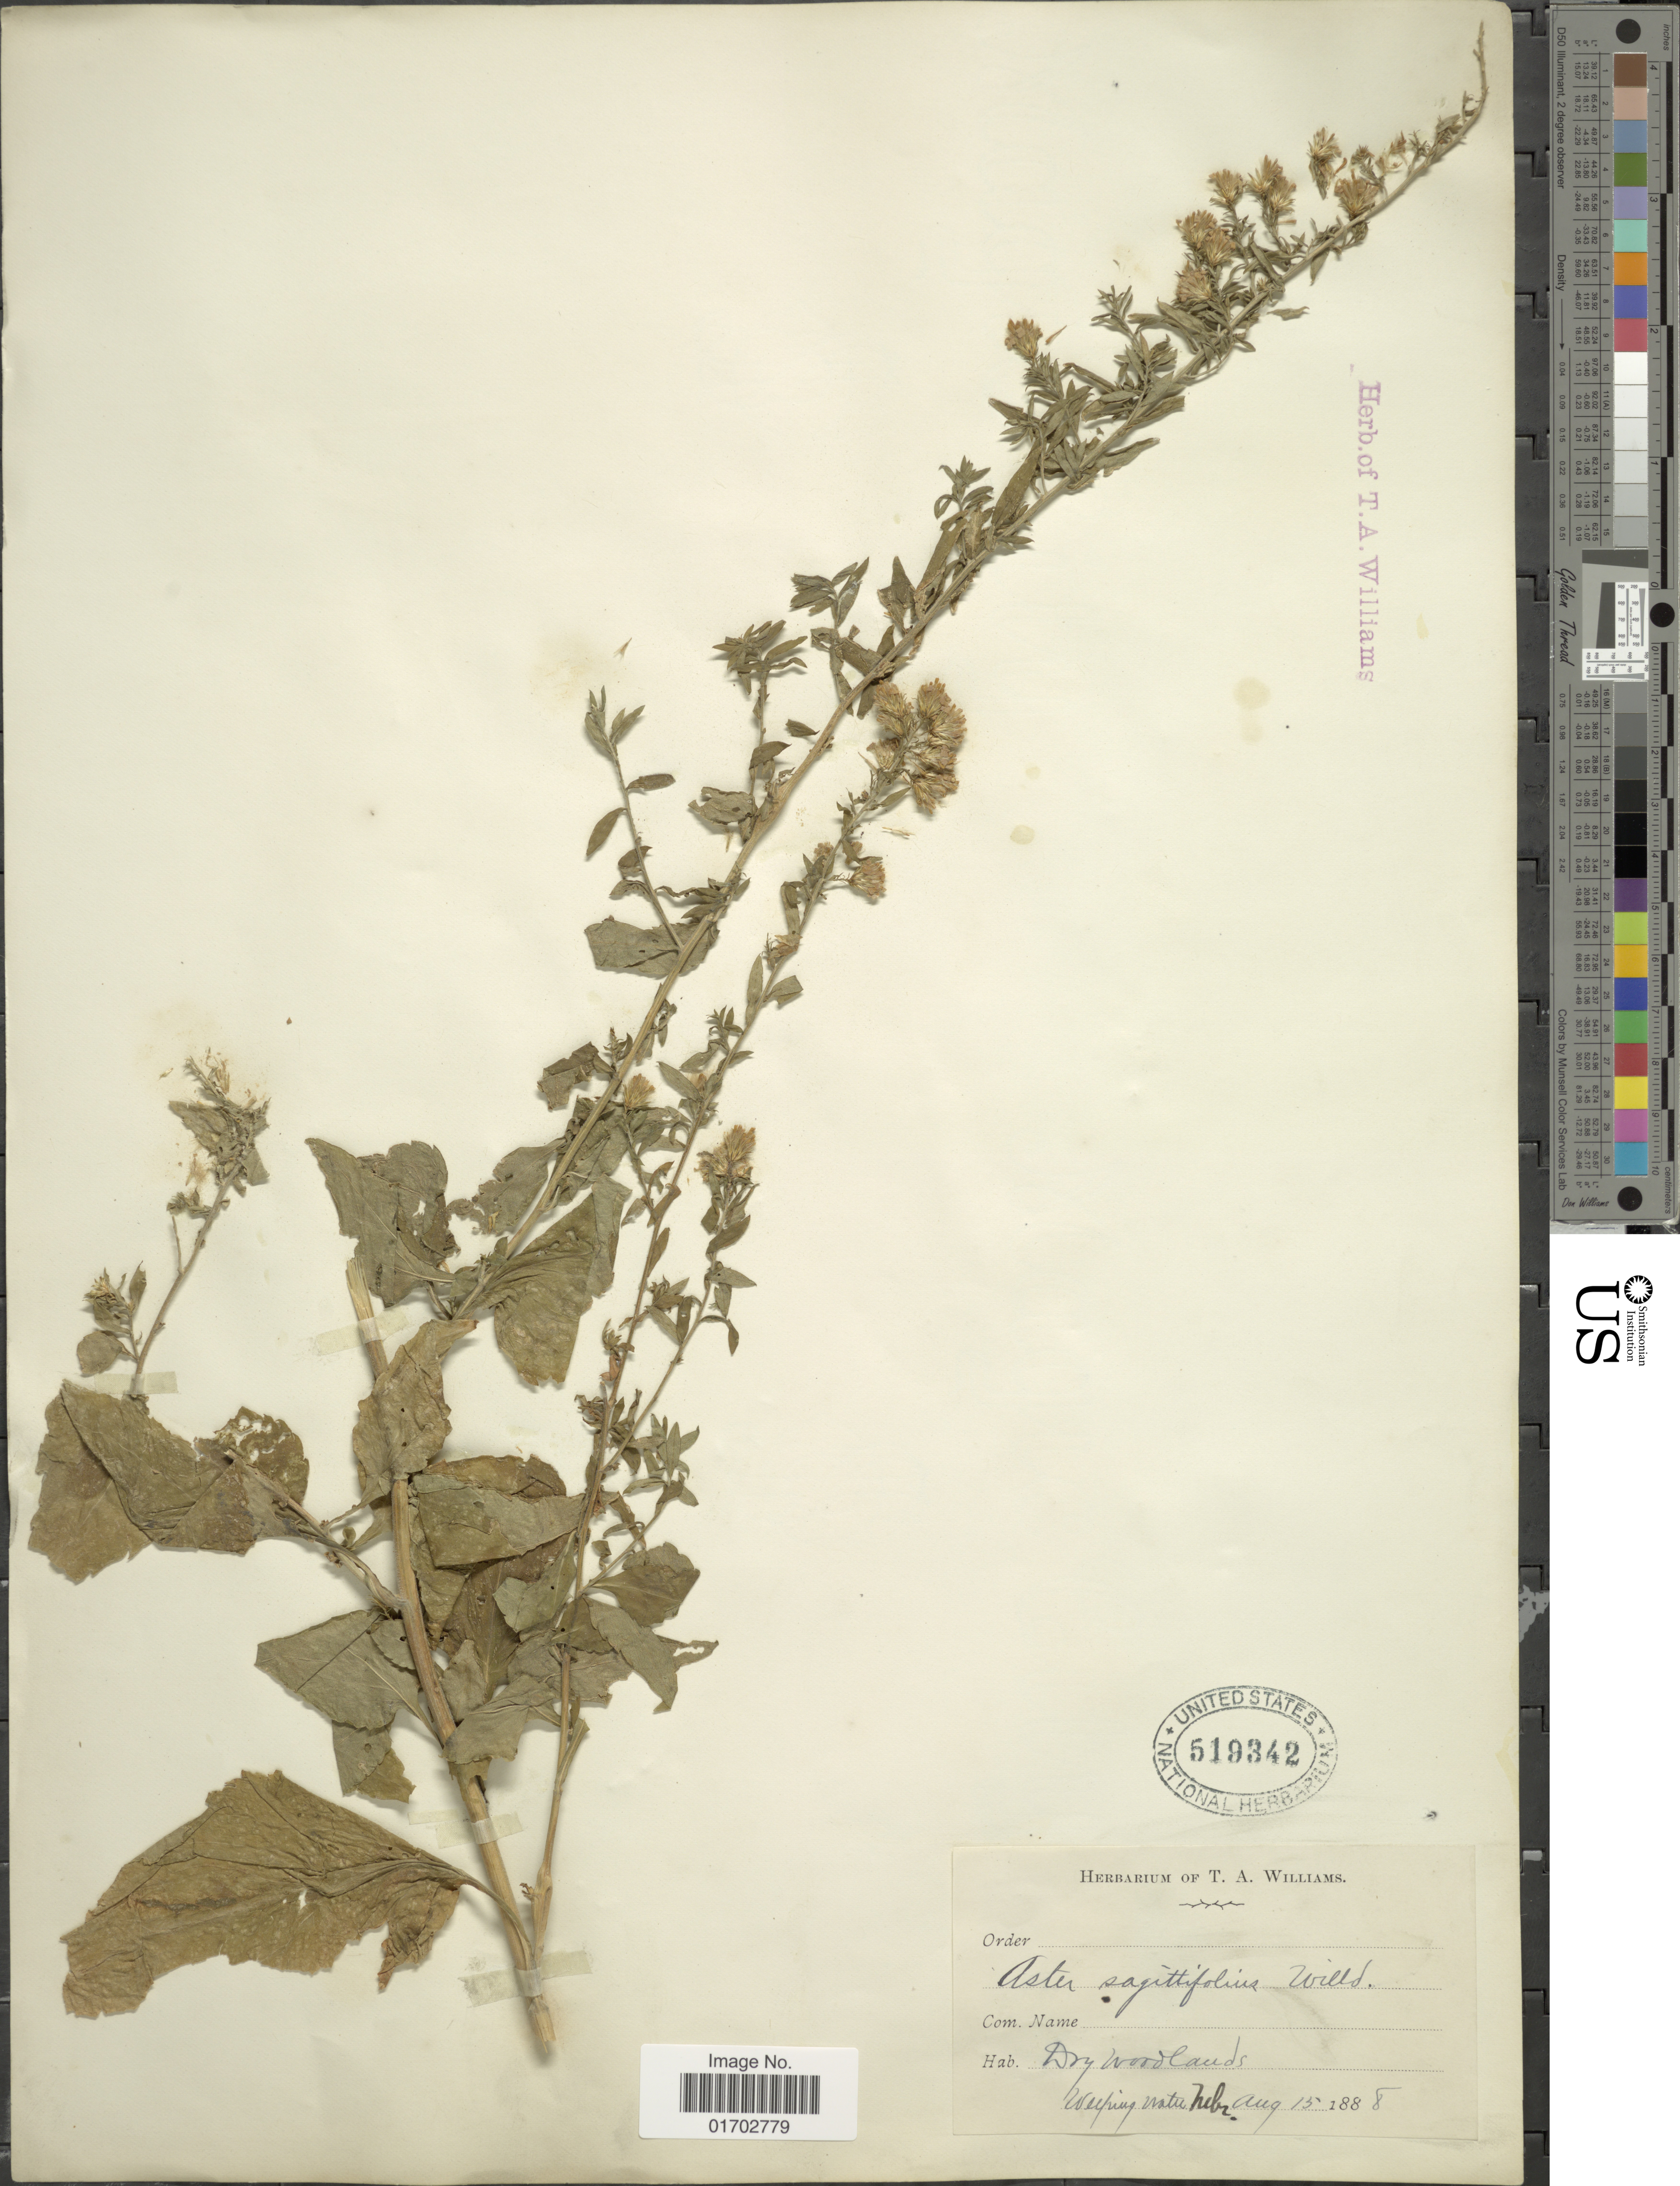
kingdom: Plantae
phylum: Tracheophyta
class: Magnoliopsida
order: Asterales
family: Asteraceae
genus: Symphyotrichum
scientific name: Symphyotrichum sagittifolium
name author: (Wedem. ex Willd.) G.L. Nesom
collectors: ex herb. Thos. A. Williams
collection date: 1888-08-15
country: United States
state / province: Nebraska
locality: Weeping water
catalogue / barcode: US 519342